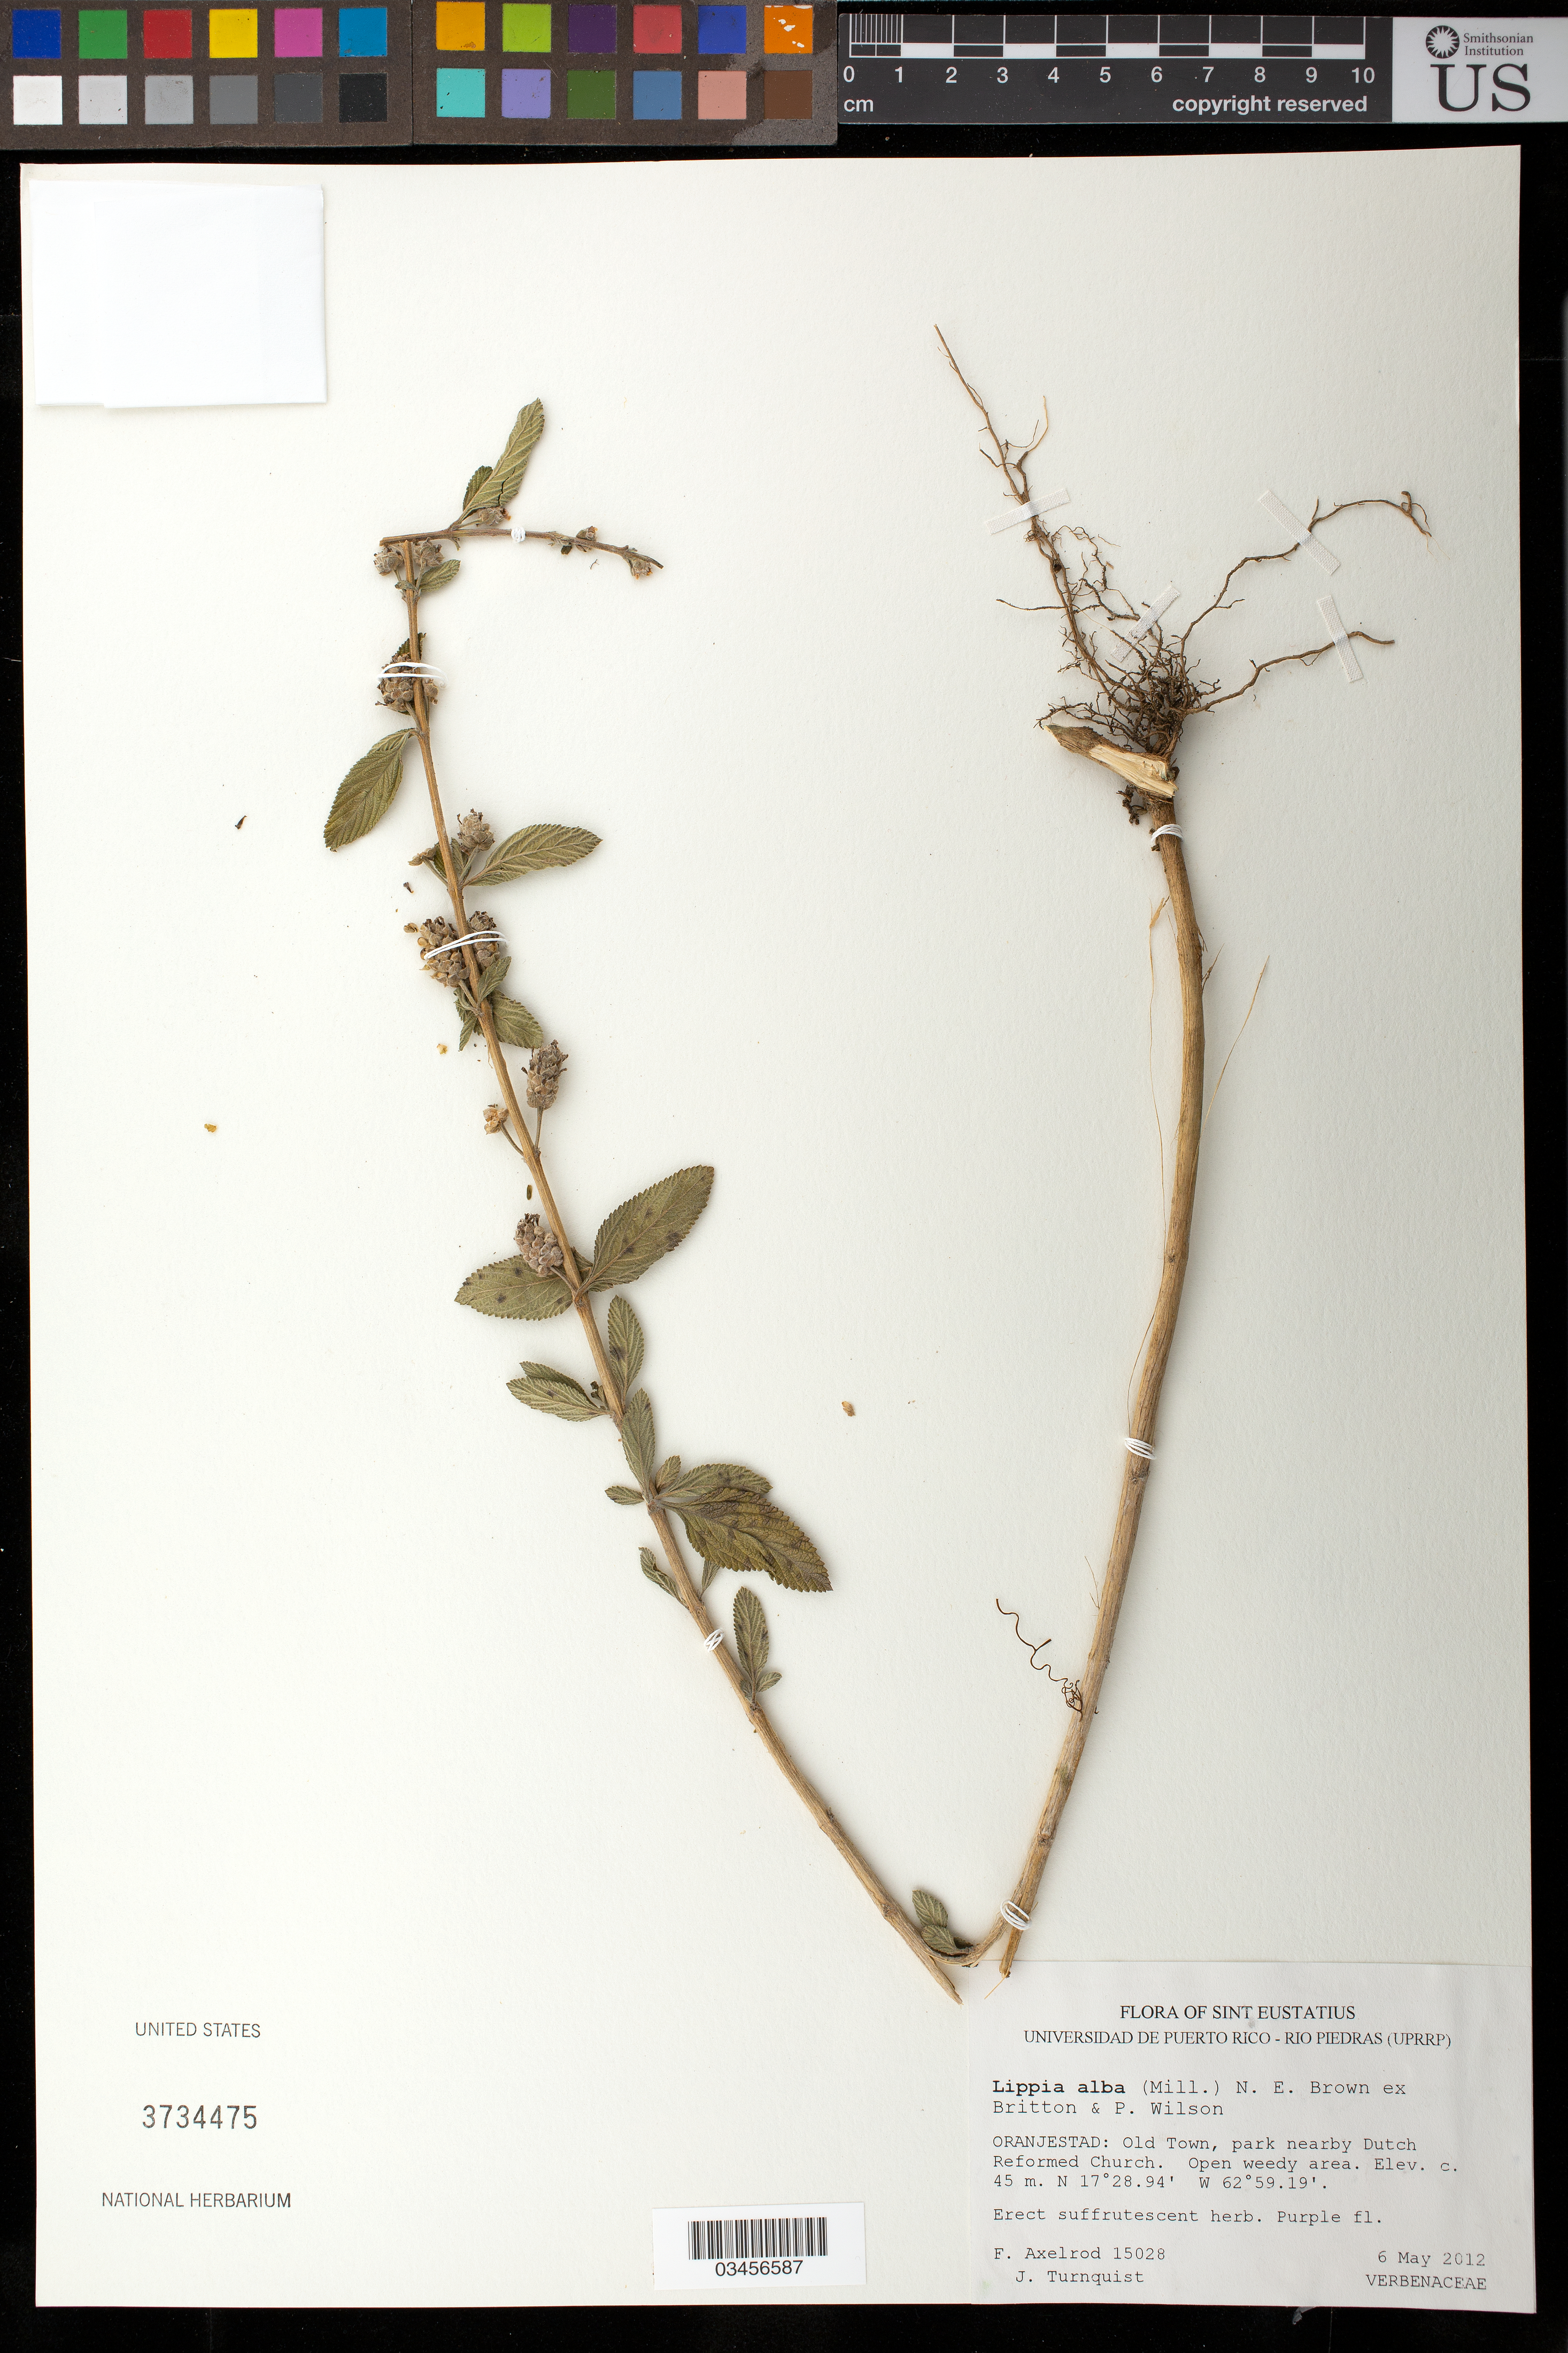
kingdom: Plantae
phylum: Tracheophyta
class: Magnoliopsida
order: Lamiales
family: Verbenaceae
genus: Lippia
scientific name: Lippia alba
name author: (Mill.) N.E. Br. ex Britton & P. Wilson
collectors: F. S. Axelrod & J. Turnquist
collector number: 15028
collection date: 2012-05-06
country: Netherlands Antilles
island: Sint Eustatius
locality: Orangestad: Old Town, park nearby Dutch Reformed Church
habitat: Open weedy area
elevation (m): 45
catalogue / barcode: US 3734475